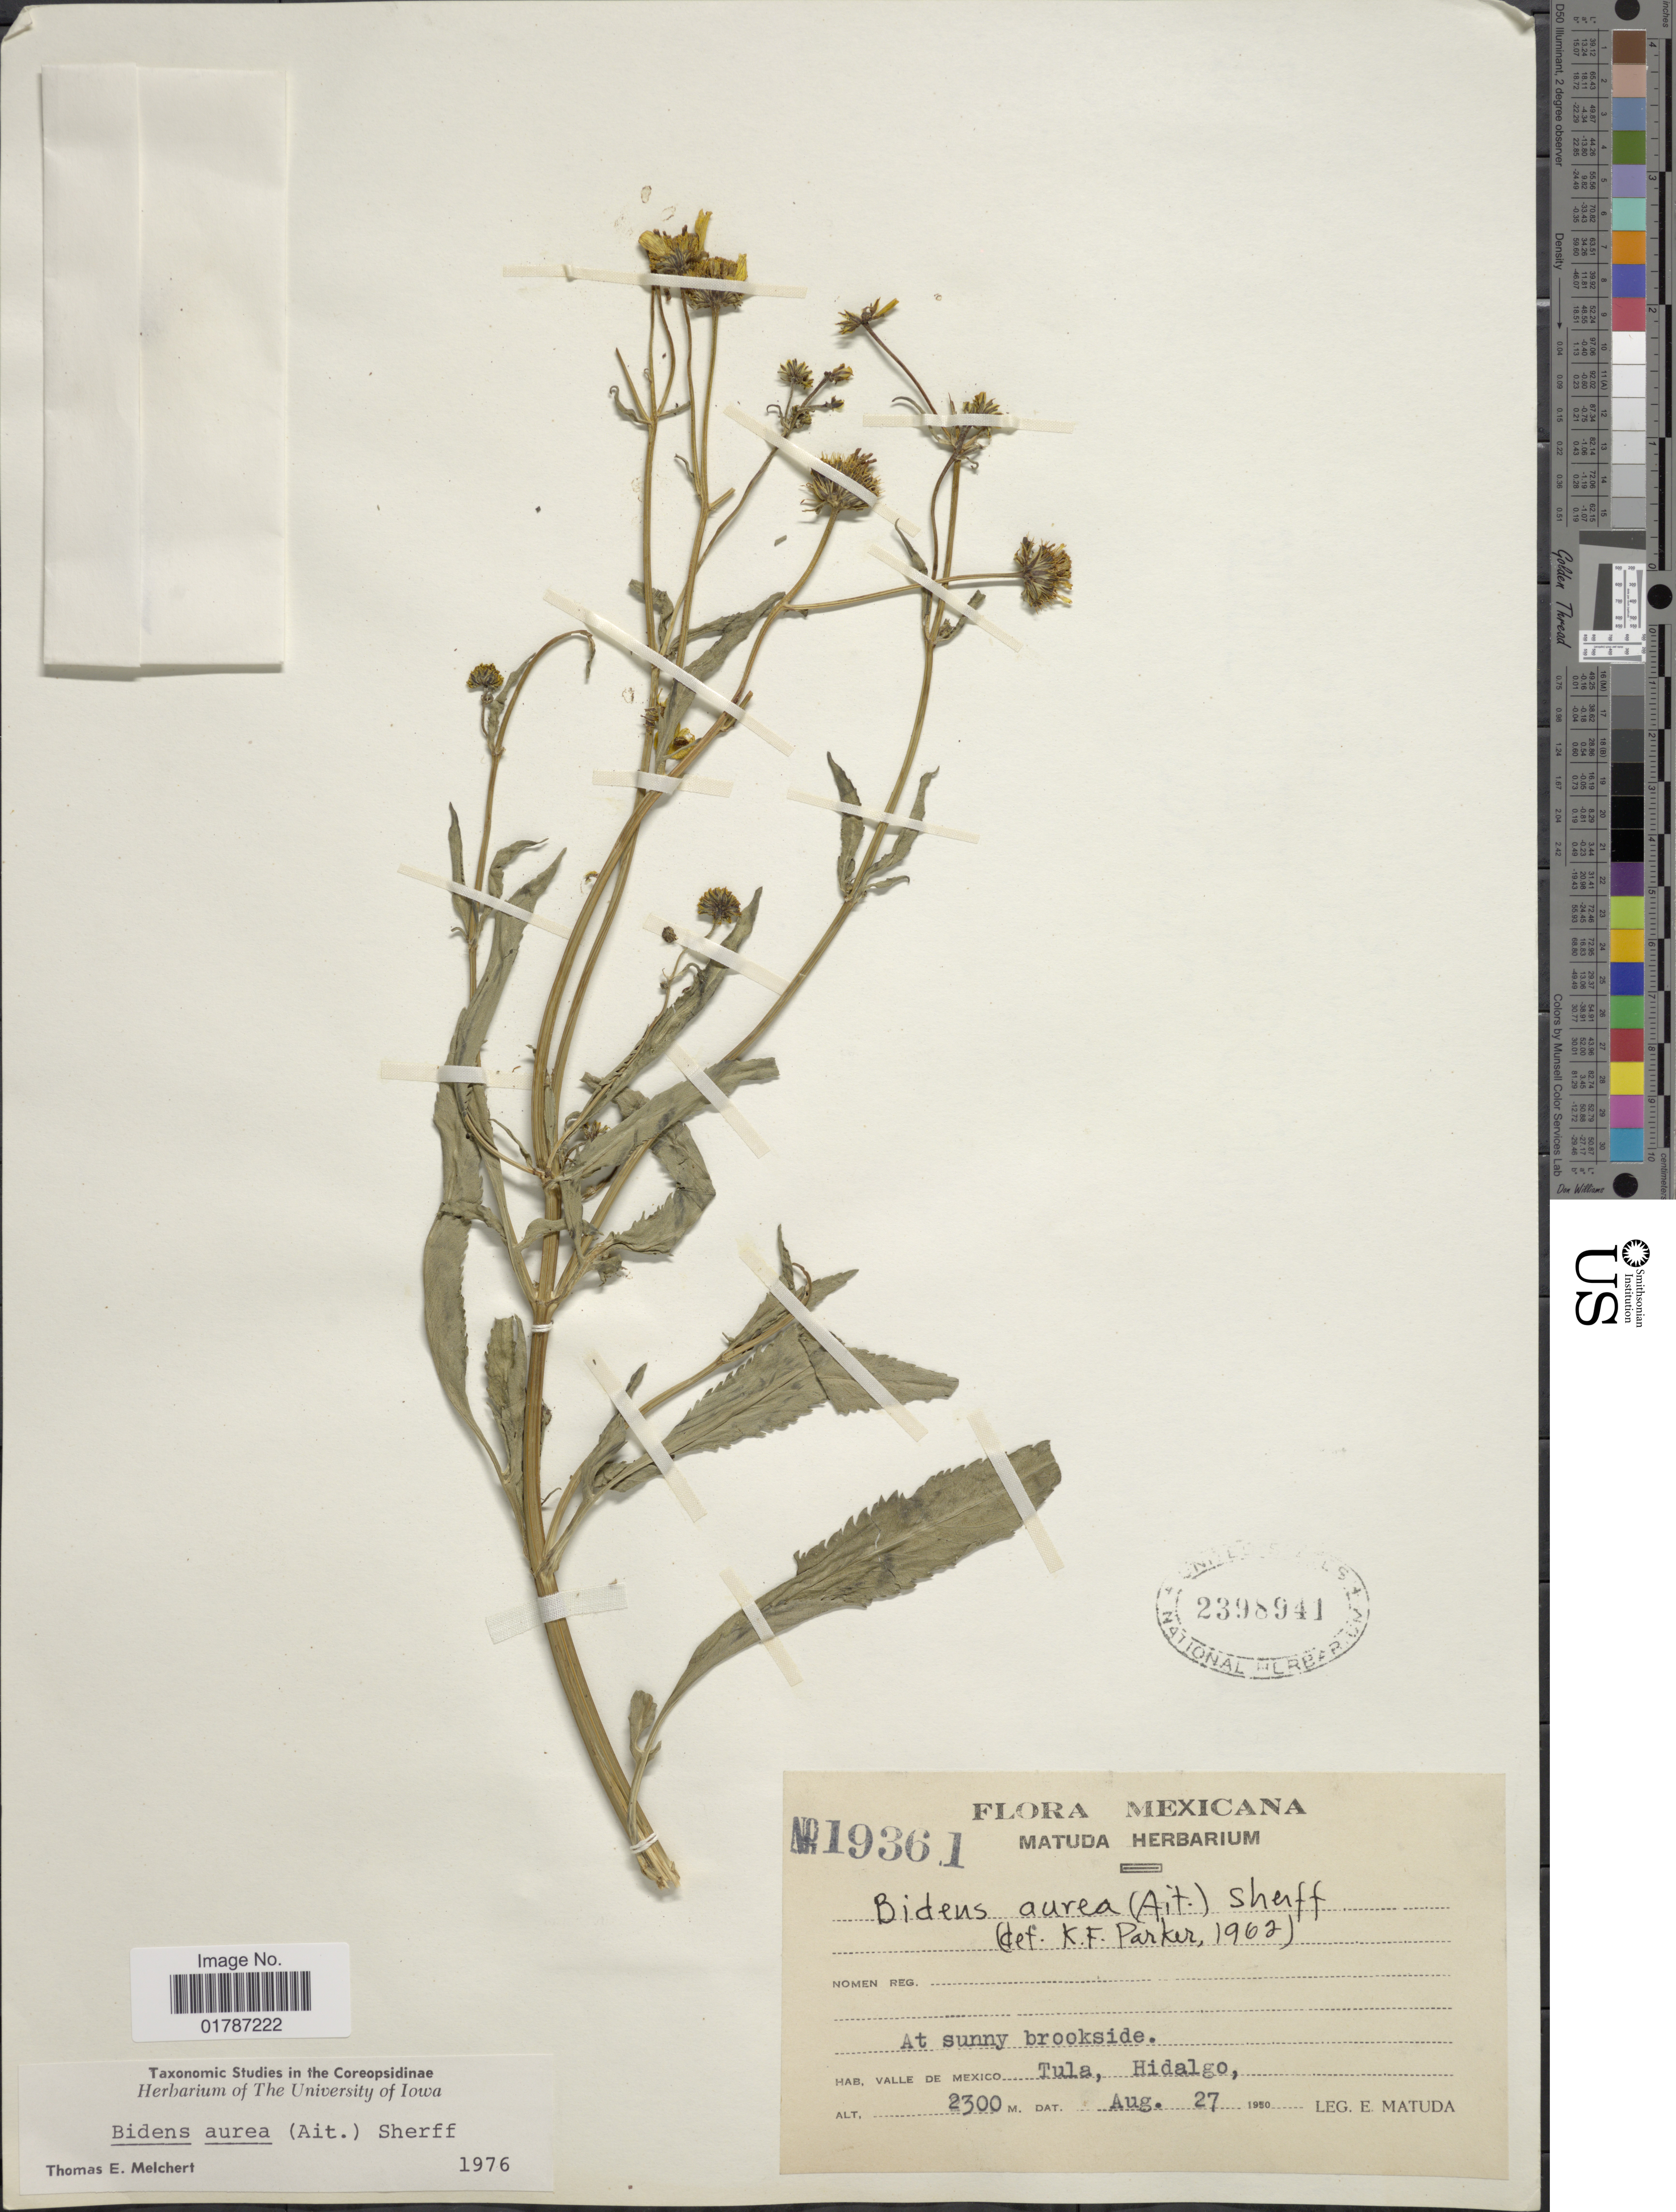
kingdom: Plantae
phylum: Tracheophyta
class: Magnoliopsida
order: Asterales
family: Asteraceae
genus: Bidens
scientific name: Bidens aurea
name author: (Aiton) Sherff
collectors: E. Matuda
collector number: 19361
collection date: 1950-08-27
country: Mexico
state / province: Hidalgo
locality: At Sunny Brookside, Valle de Mexico, Tula, Hidalgo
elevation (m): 2300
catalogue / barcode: US 2398941